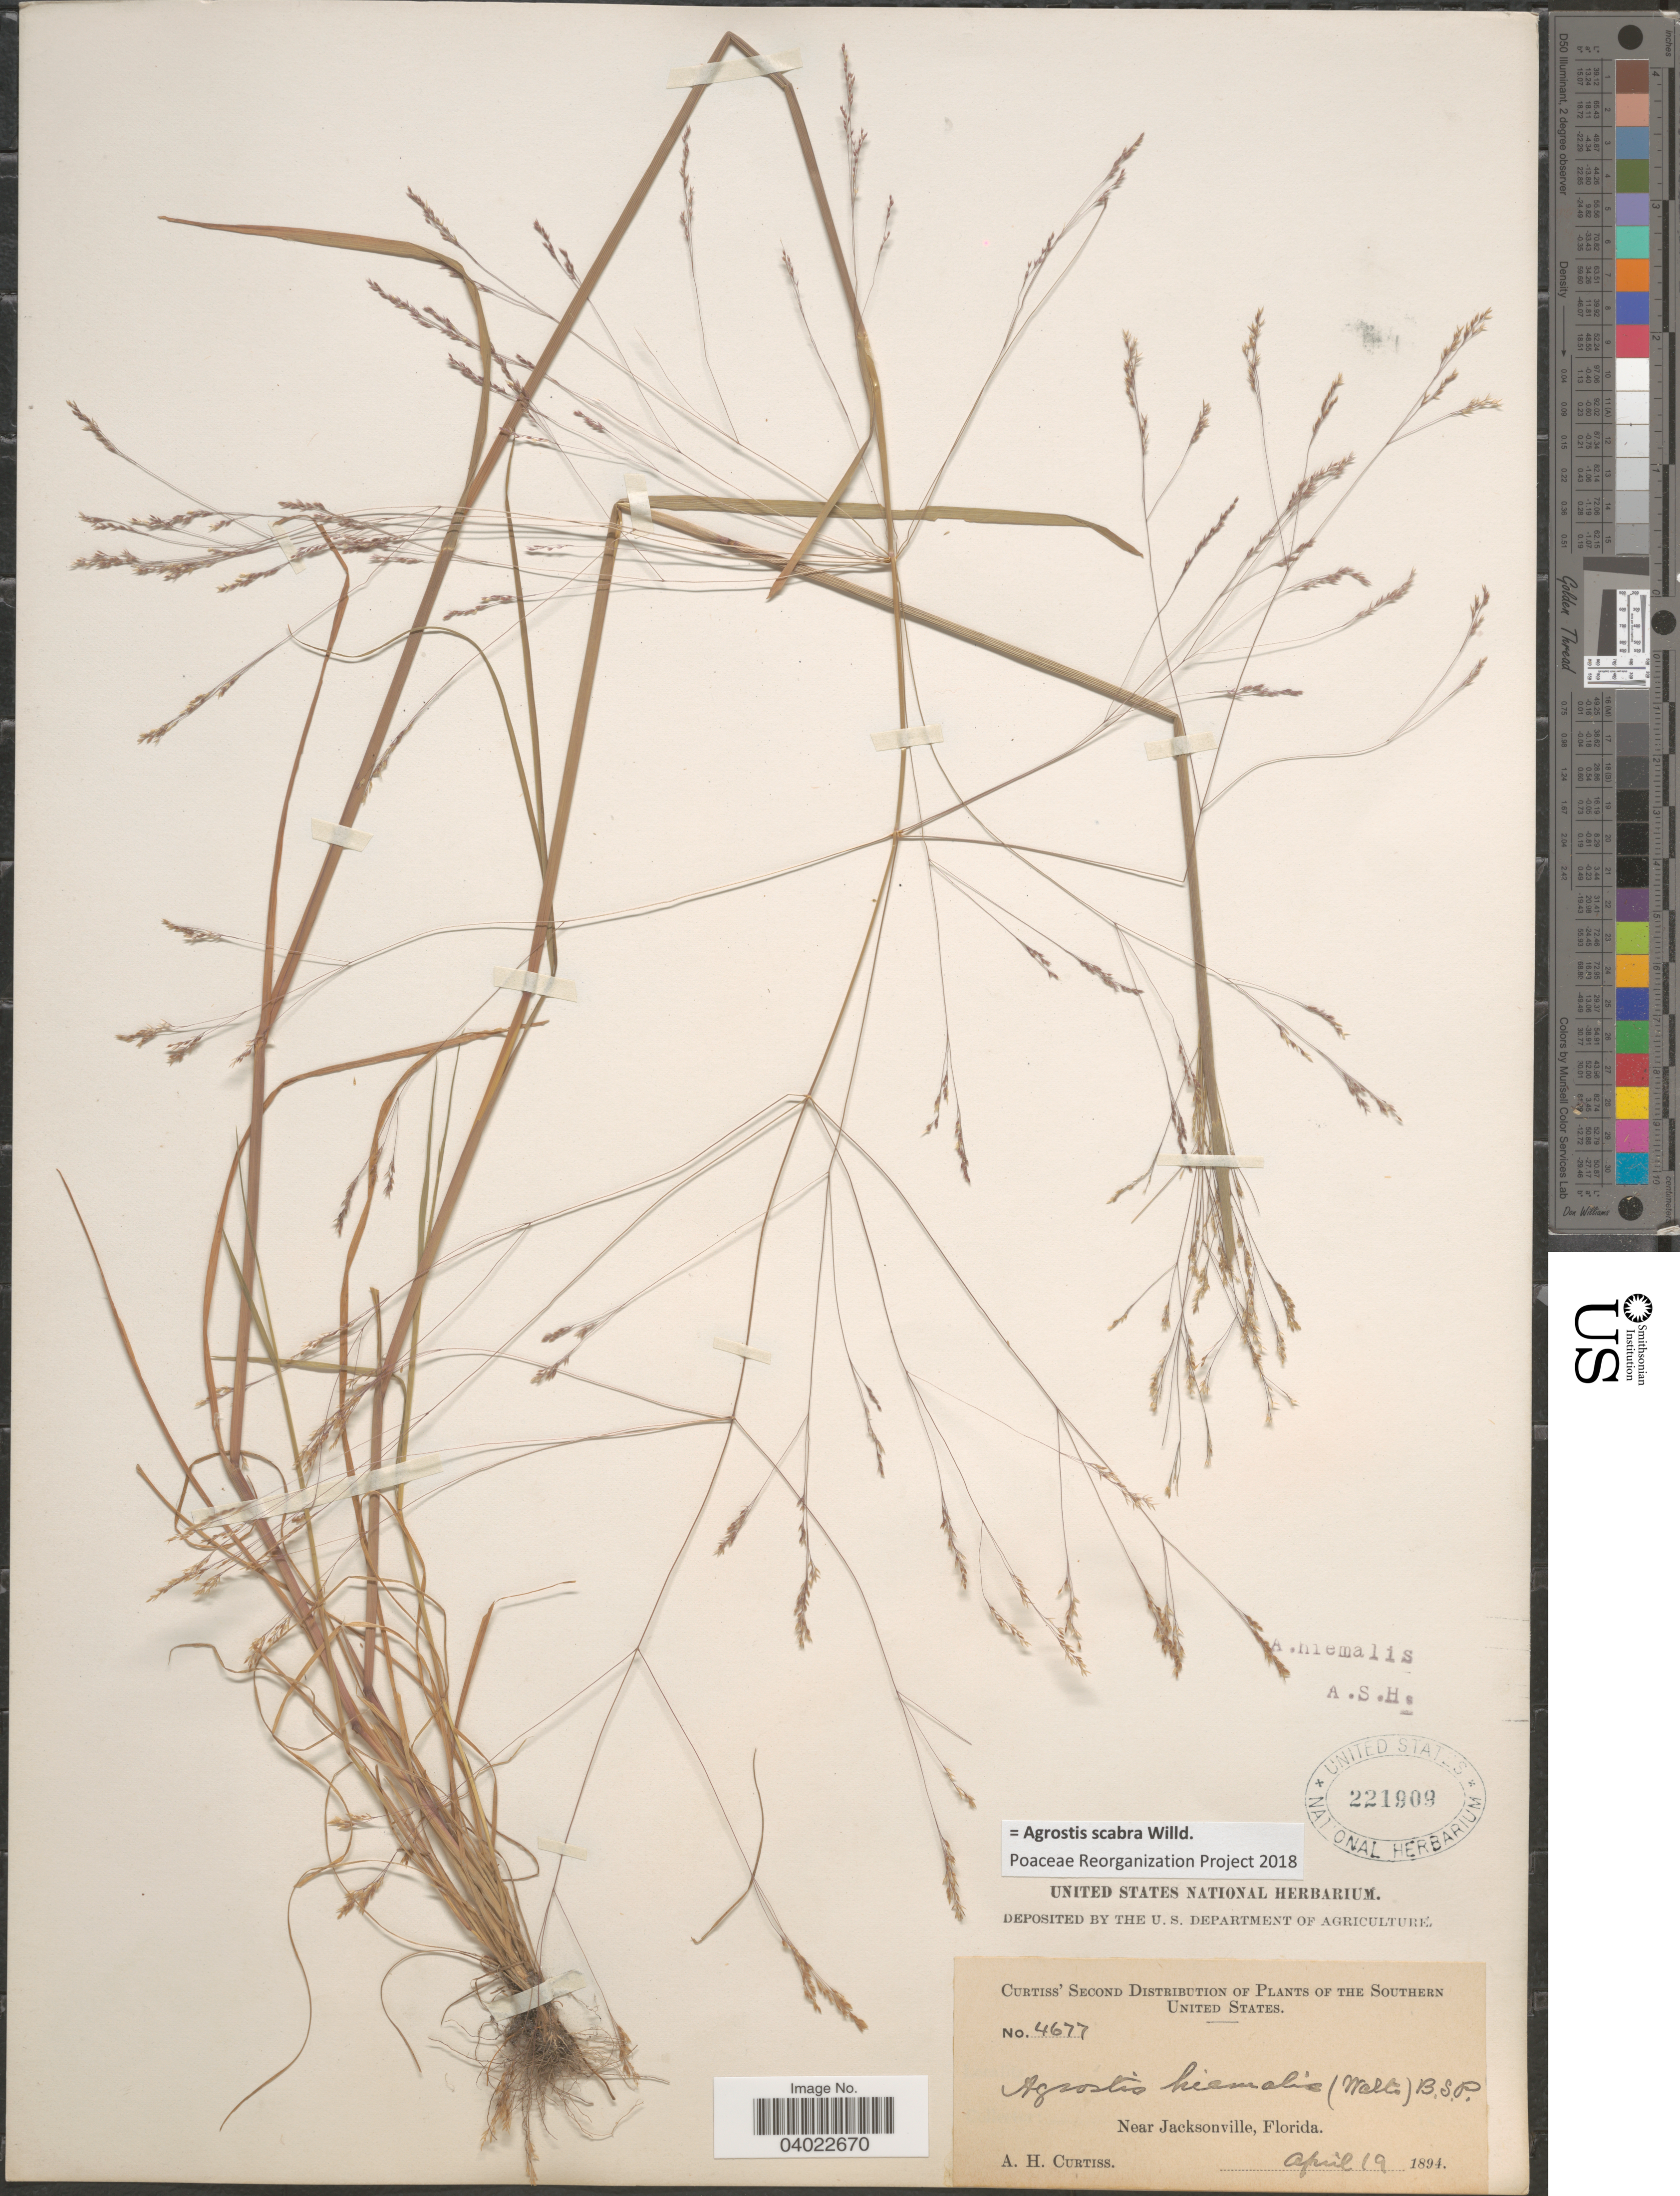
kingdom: Plantae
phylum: Tracheophyta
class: Liliopsida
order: Poales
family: Poaceae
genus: Agrostis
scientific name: Agrostis scabra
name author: Willd.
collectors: A. H. Curtiss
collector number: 4677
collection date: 1894-04-19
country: United States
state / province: Florida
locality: The Southern United States. Near Jacksonville.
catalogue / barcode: US 221909